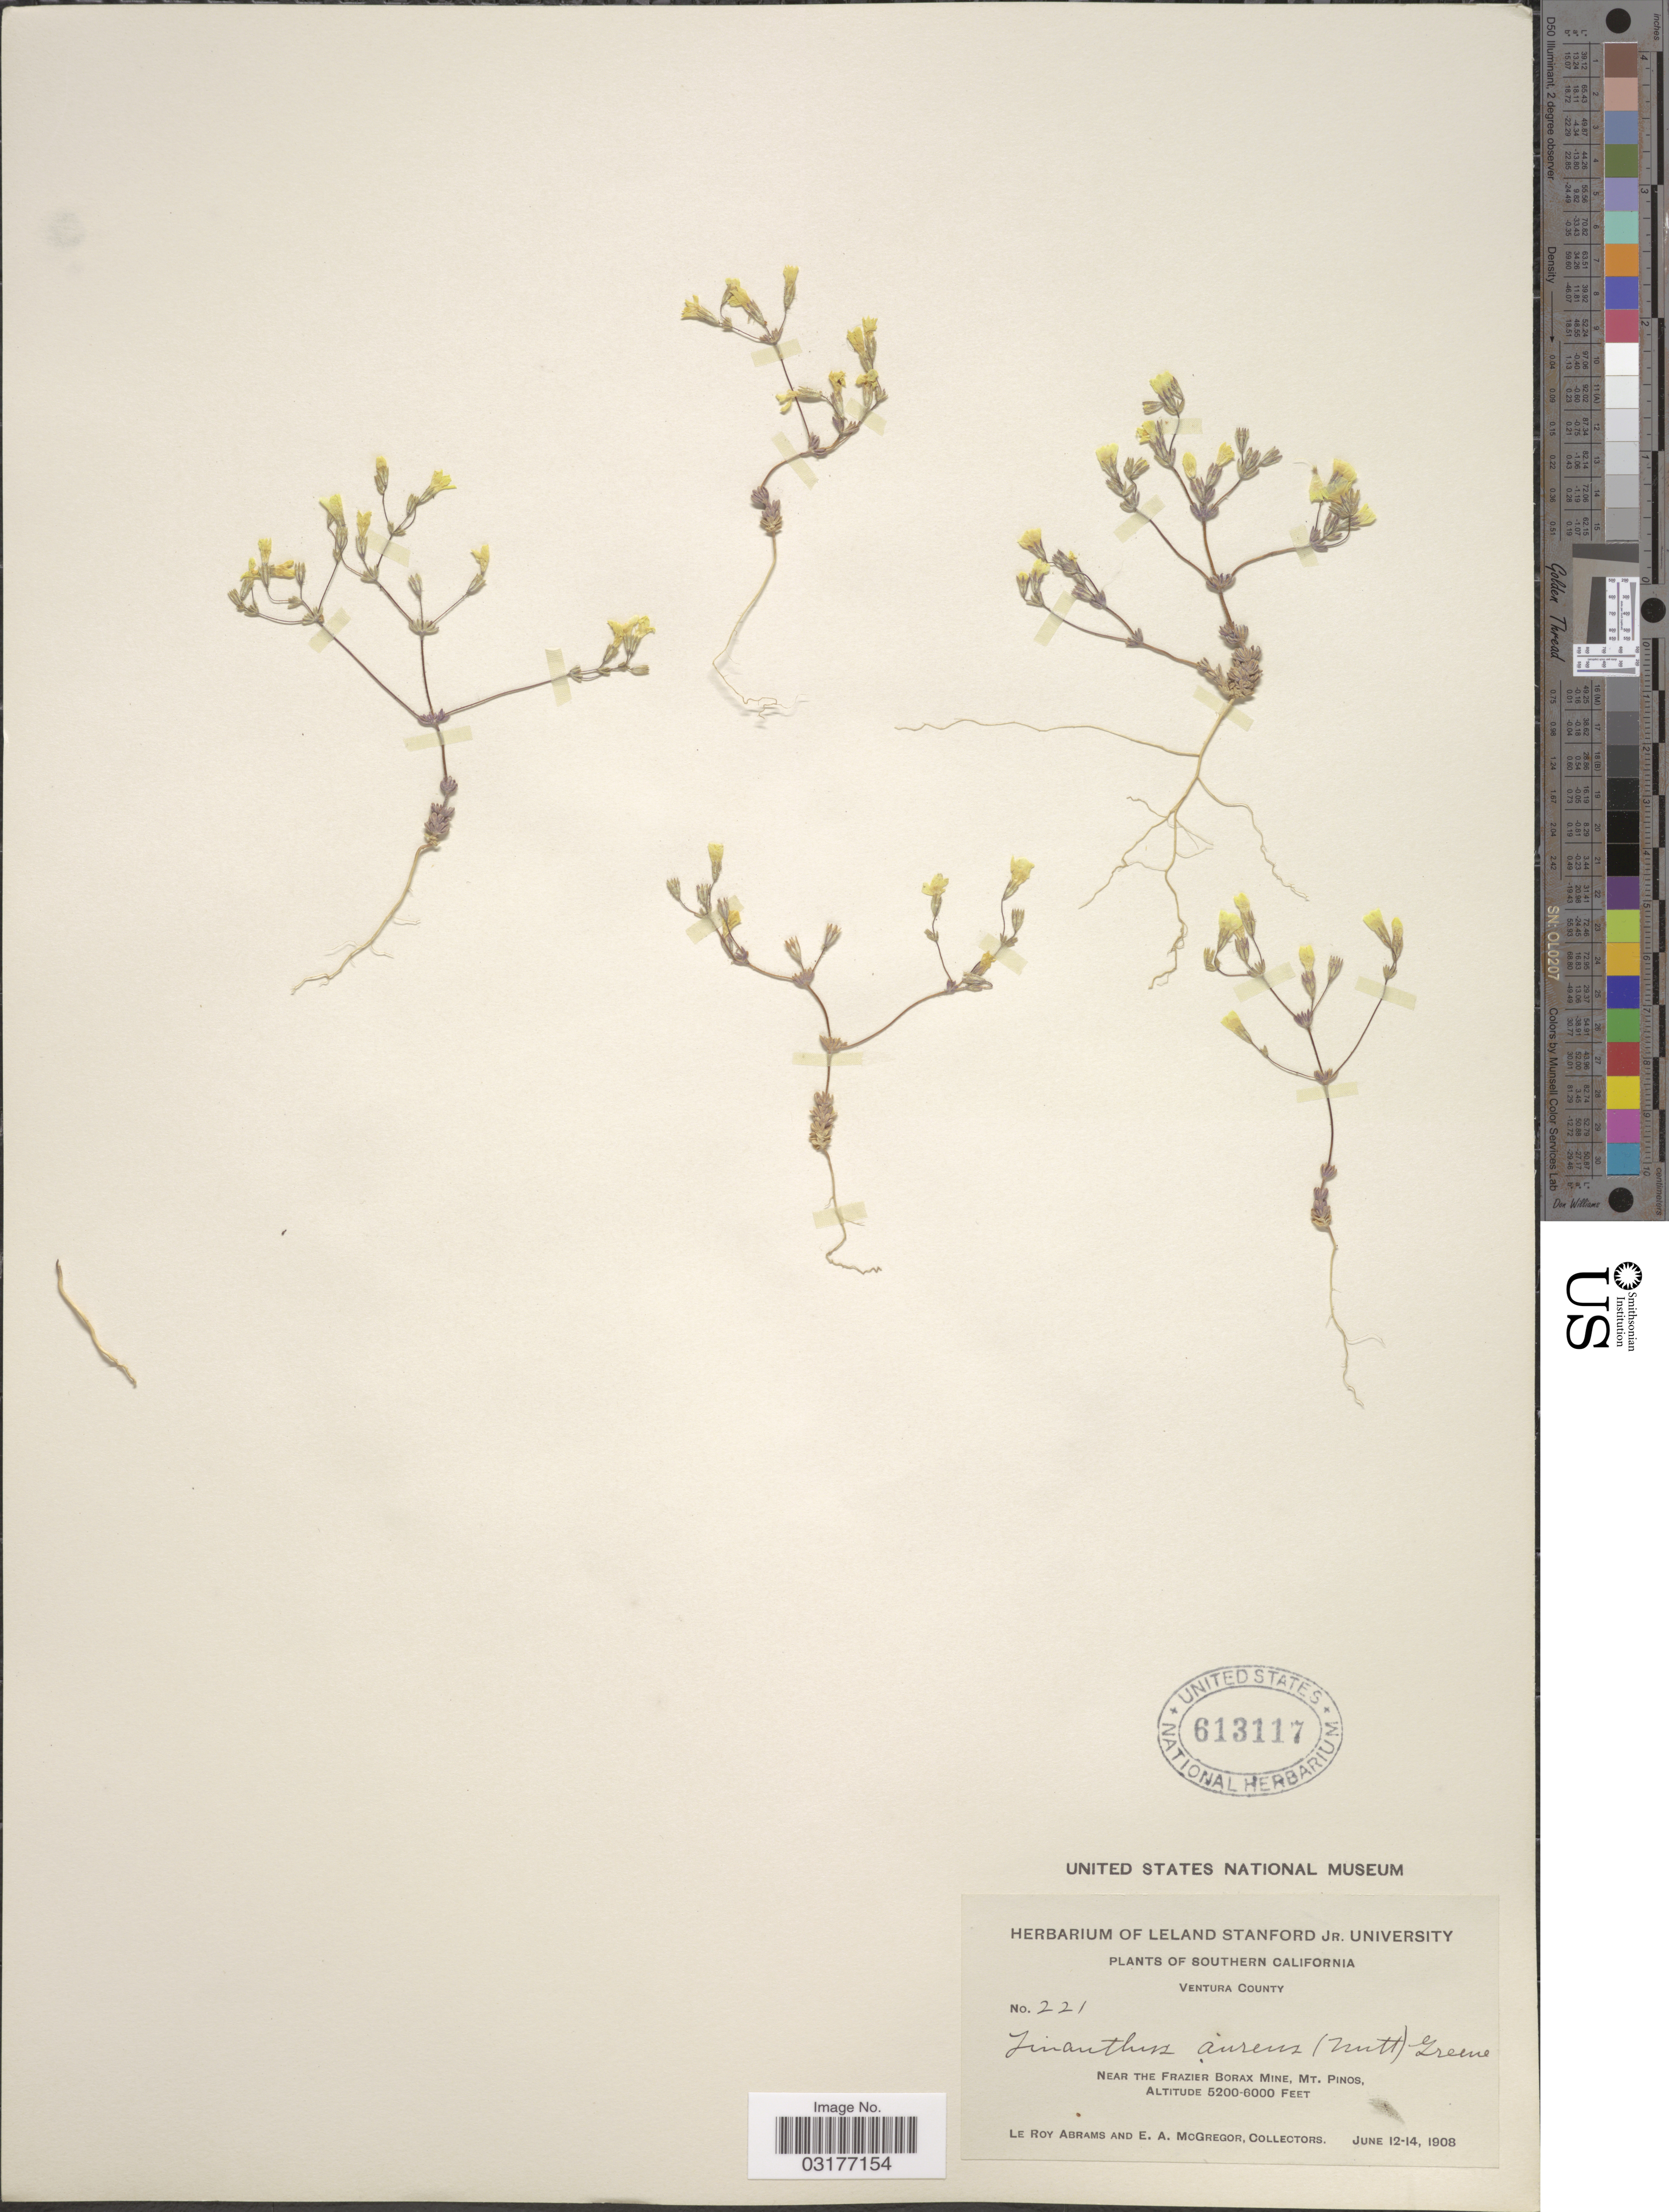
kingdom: Plantae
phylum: Tracheophyta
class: Magnoliopsida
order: Ericales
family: Polemoniaceae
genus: Leptosiphon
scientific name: Leptosiphon chrysanthus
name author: J.M. Porter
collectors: L. Abrams & E. A. McGregor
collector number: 221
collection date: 1908-06-12/1908-06-14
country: United States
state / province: California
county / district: Ventura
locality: Southern California. Ventura County. Near the Frazier Borax Mine, Mt. Pinos.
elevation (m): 1585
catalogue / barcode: US 613117